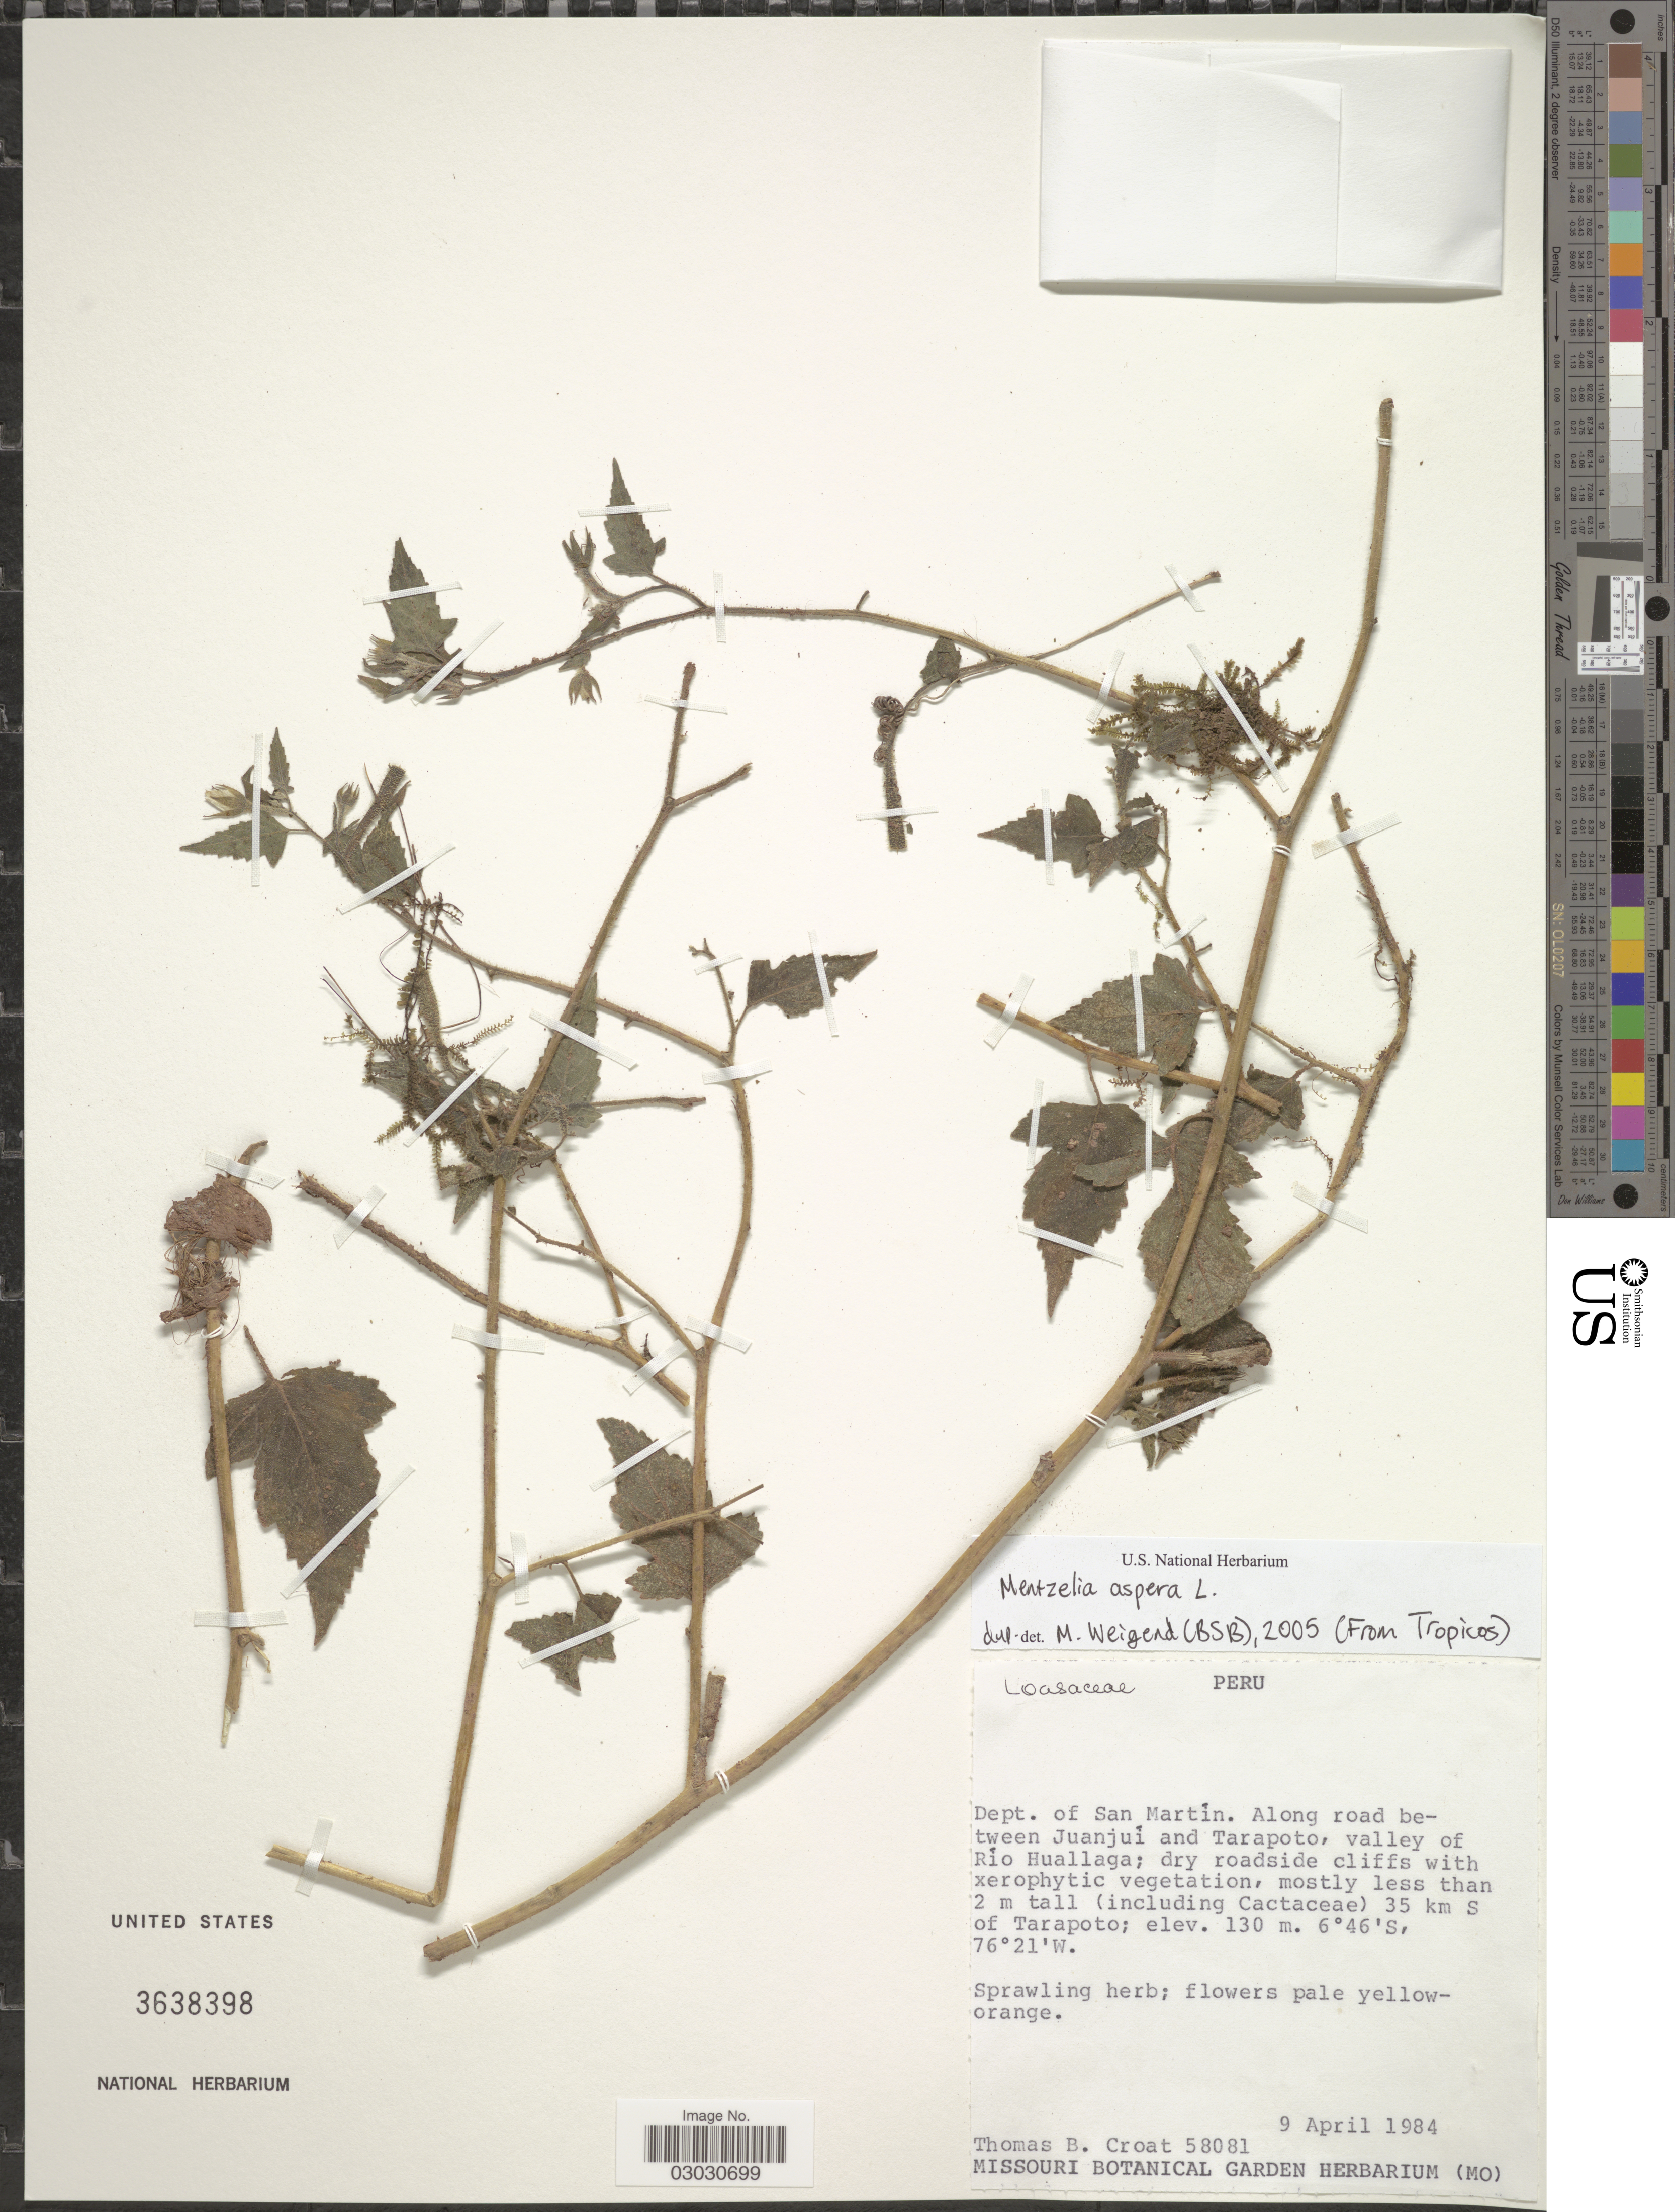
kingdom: Plantae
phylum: Tracheophyta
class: Magnoliopsida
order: Cornales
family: Loasaceae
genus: Mentzelia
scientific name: Mentzelia aspera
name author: L.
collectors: T. B. Croat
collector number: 58081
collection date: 1984-04-09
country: Peru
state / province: San Martín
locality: Dept. of San Martín. Along road between Jaunjuí and Tarapoto, valley of Río Huallaga. 35 km S of Tarapoto.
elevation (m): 130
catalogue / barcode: US 3638398